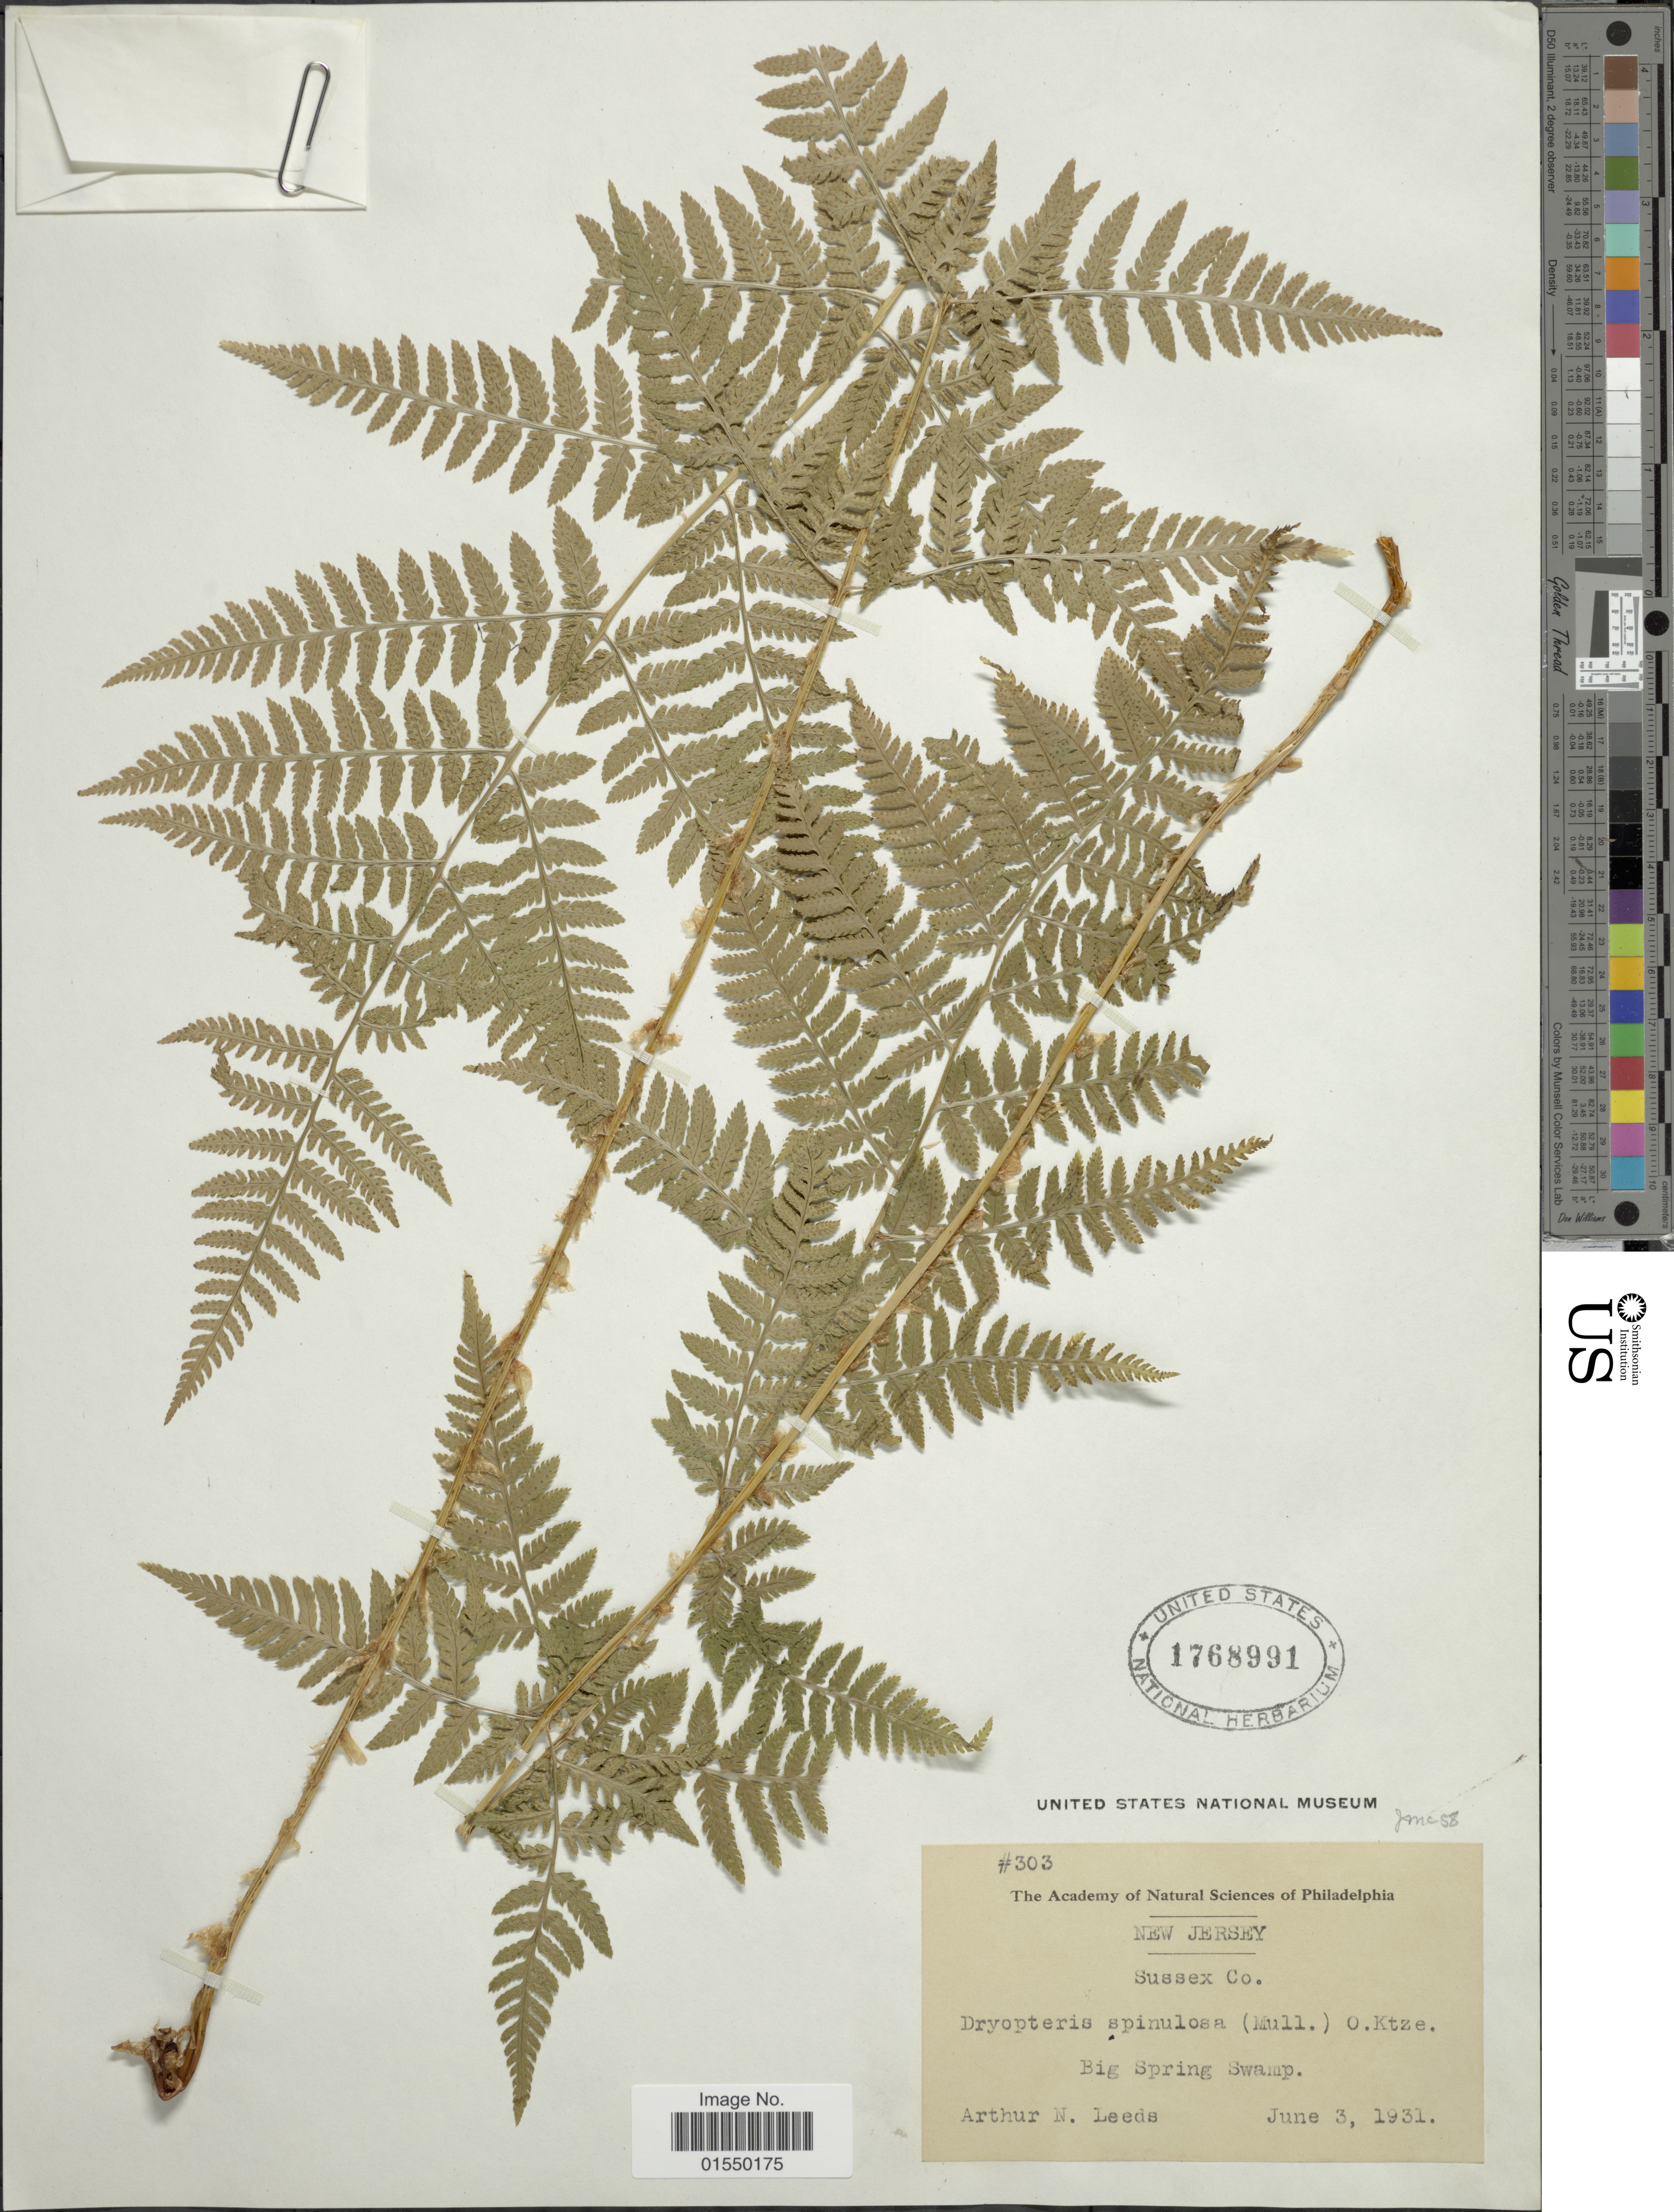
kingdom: Plantae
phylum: Tracheophyta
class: Polypodiopsida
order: Polypodiales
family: Dryopteridaceae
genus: Dryopteris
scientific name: Dryopteris carthusiana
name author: (Villars) H.P. Fuchs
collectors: A. N. Leeds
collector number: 303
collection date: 1931-06-03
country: United States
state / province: New Jersey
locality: Sussex Co., Big Spring Swamp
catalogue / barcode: US 1768991